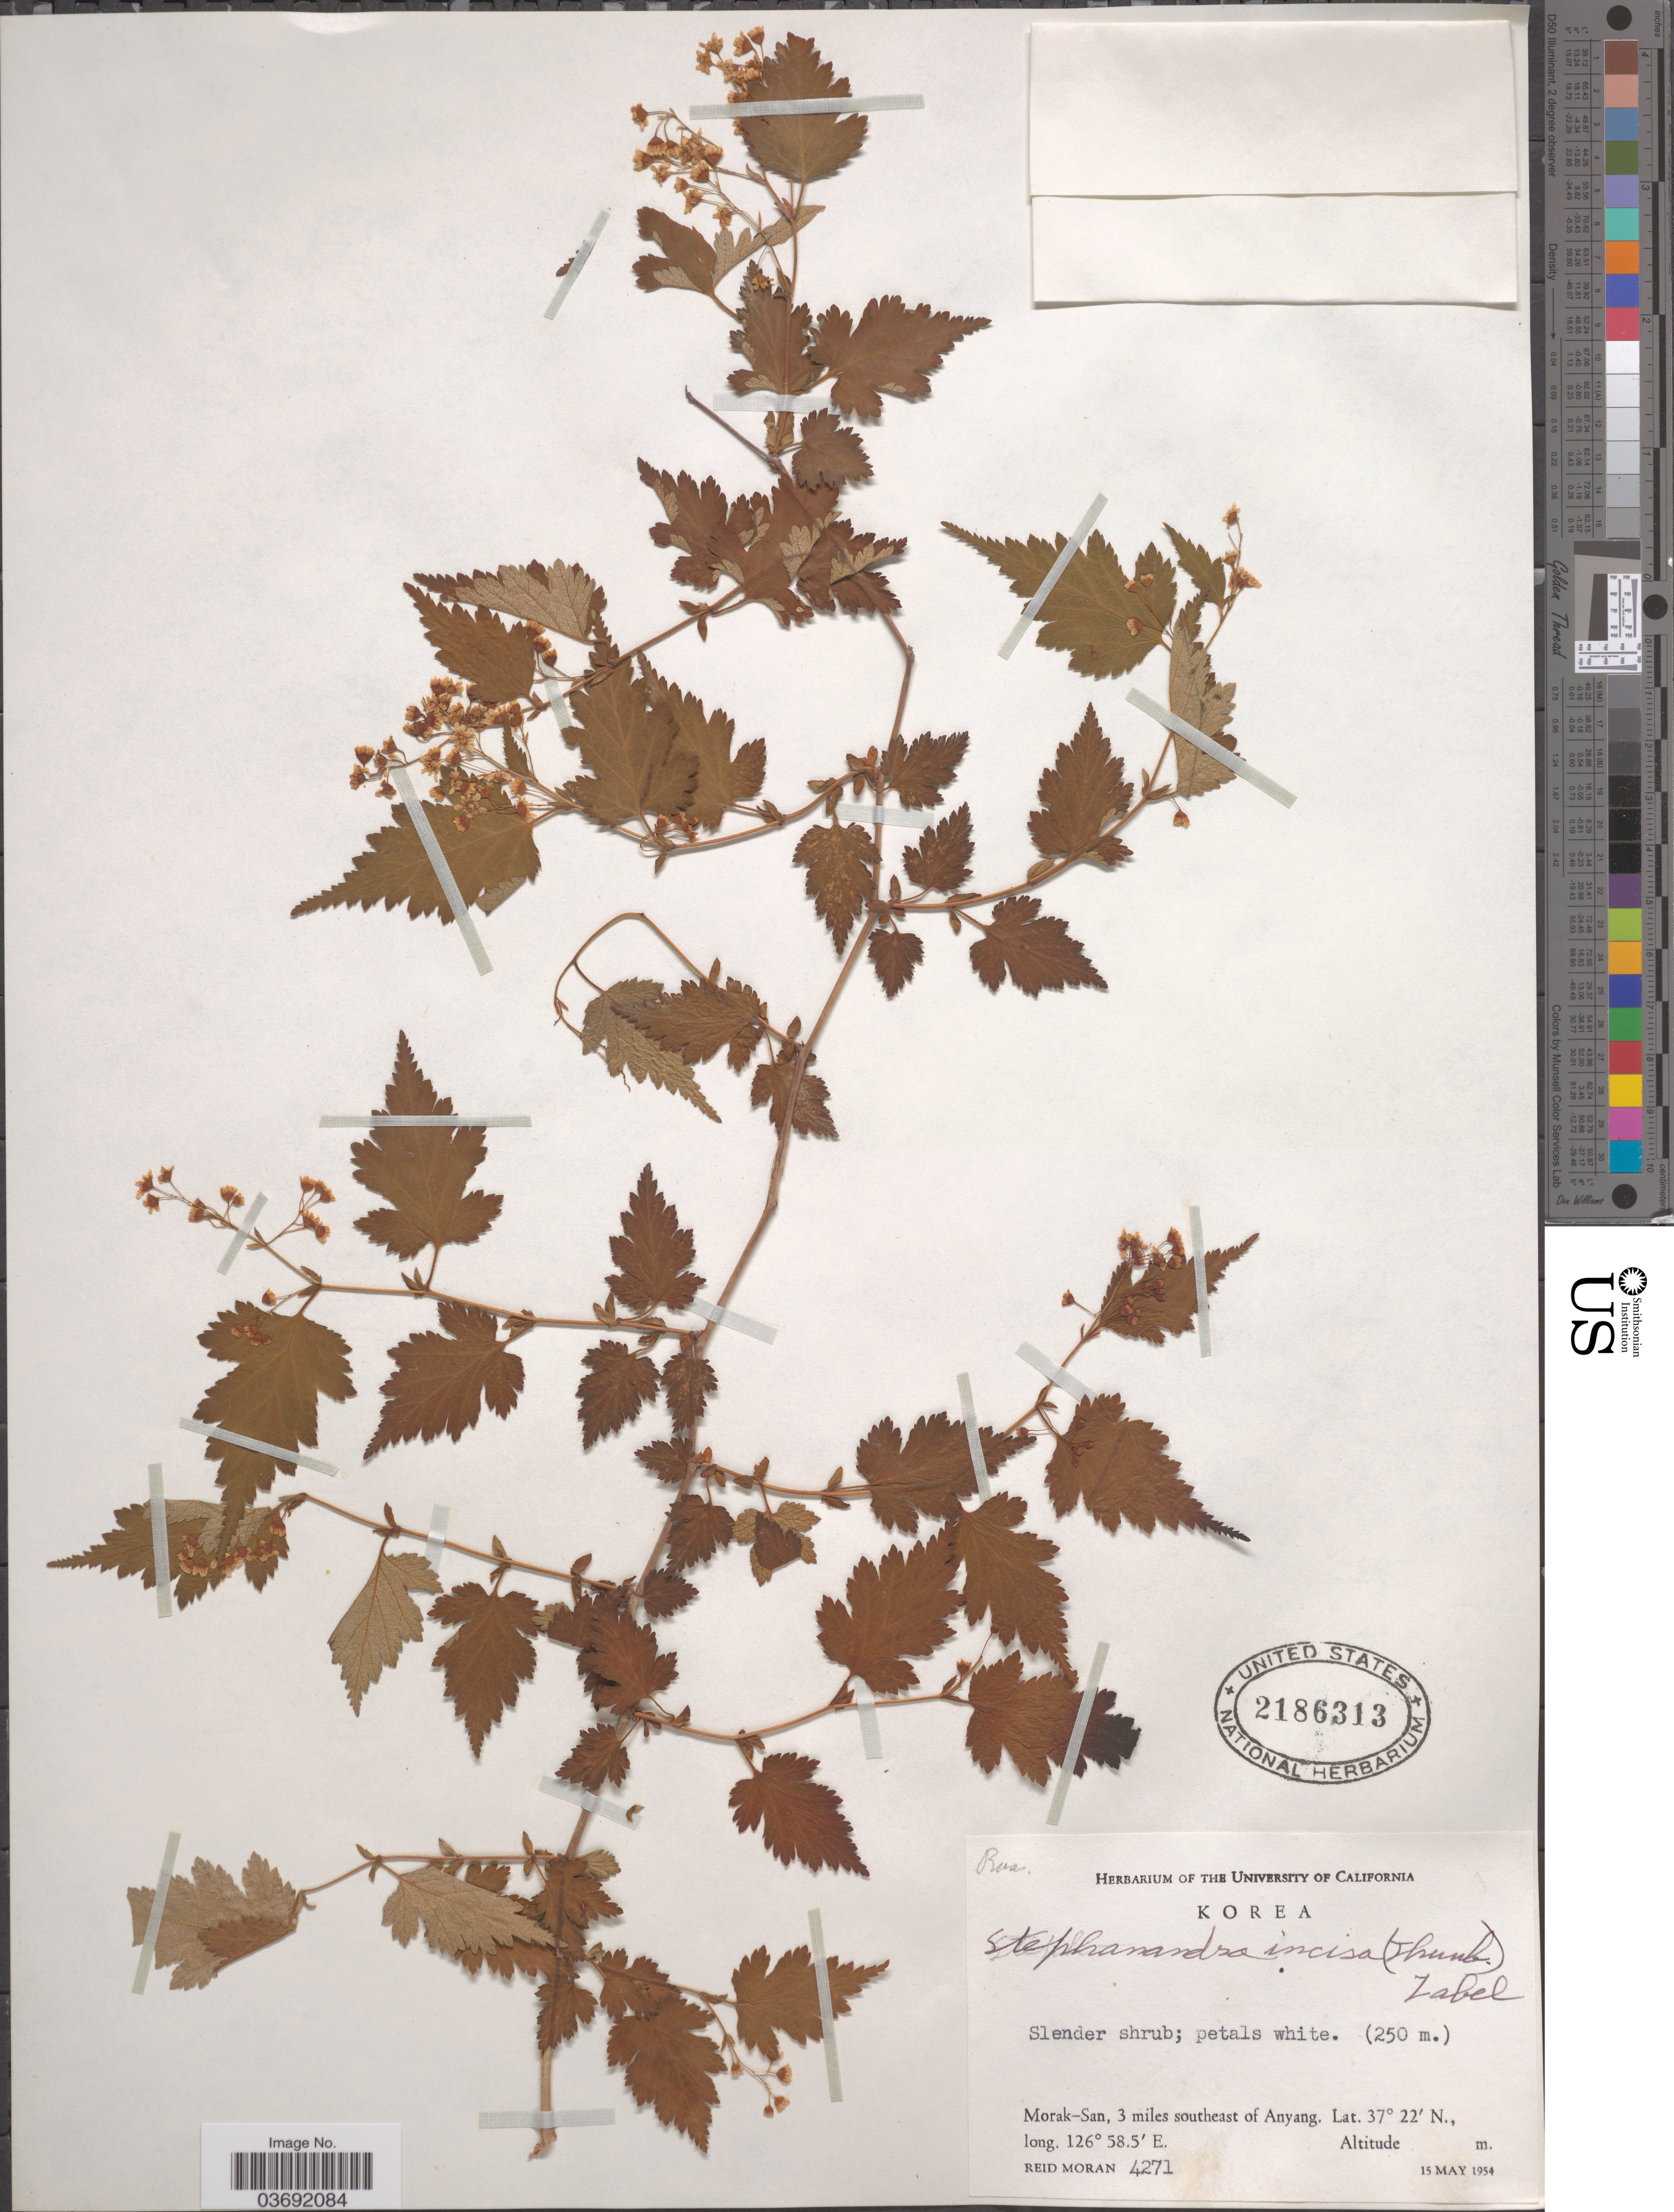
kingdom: Plantae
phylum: Tracheophyta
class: Magnoliopsida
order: Rosales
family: Rosaceae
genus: Neillia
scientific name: Neillia incisa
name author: (Thunb.) S.H. Oh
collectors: R. Moran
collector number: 4271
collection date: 1954-05-15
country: South Korea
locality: Morak-San, 3 mies southeast of Anyang.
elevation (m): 250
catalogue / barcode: US 2186313